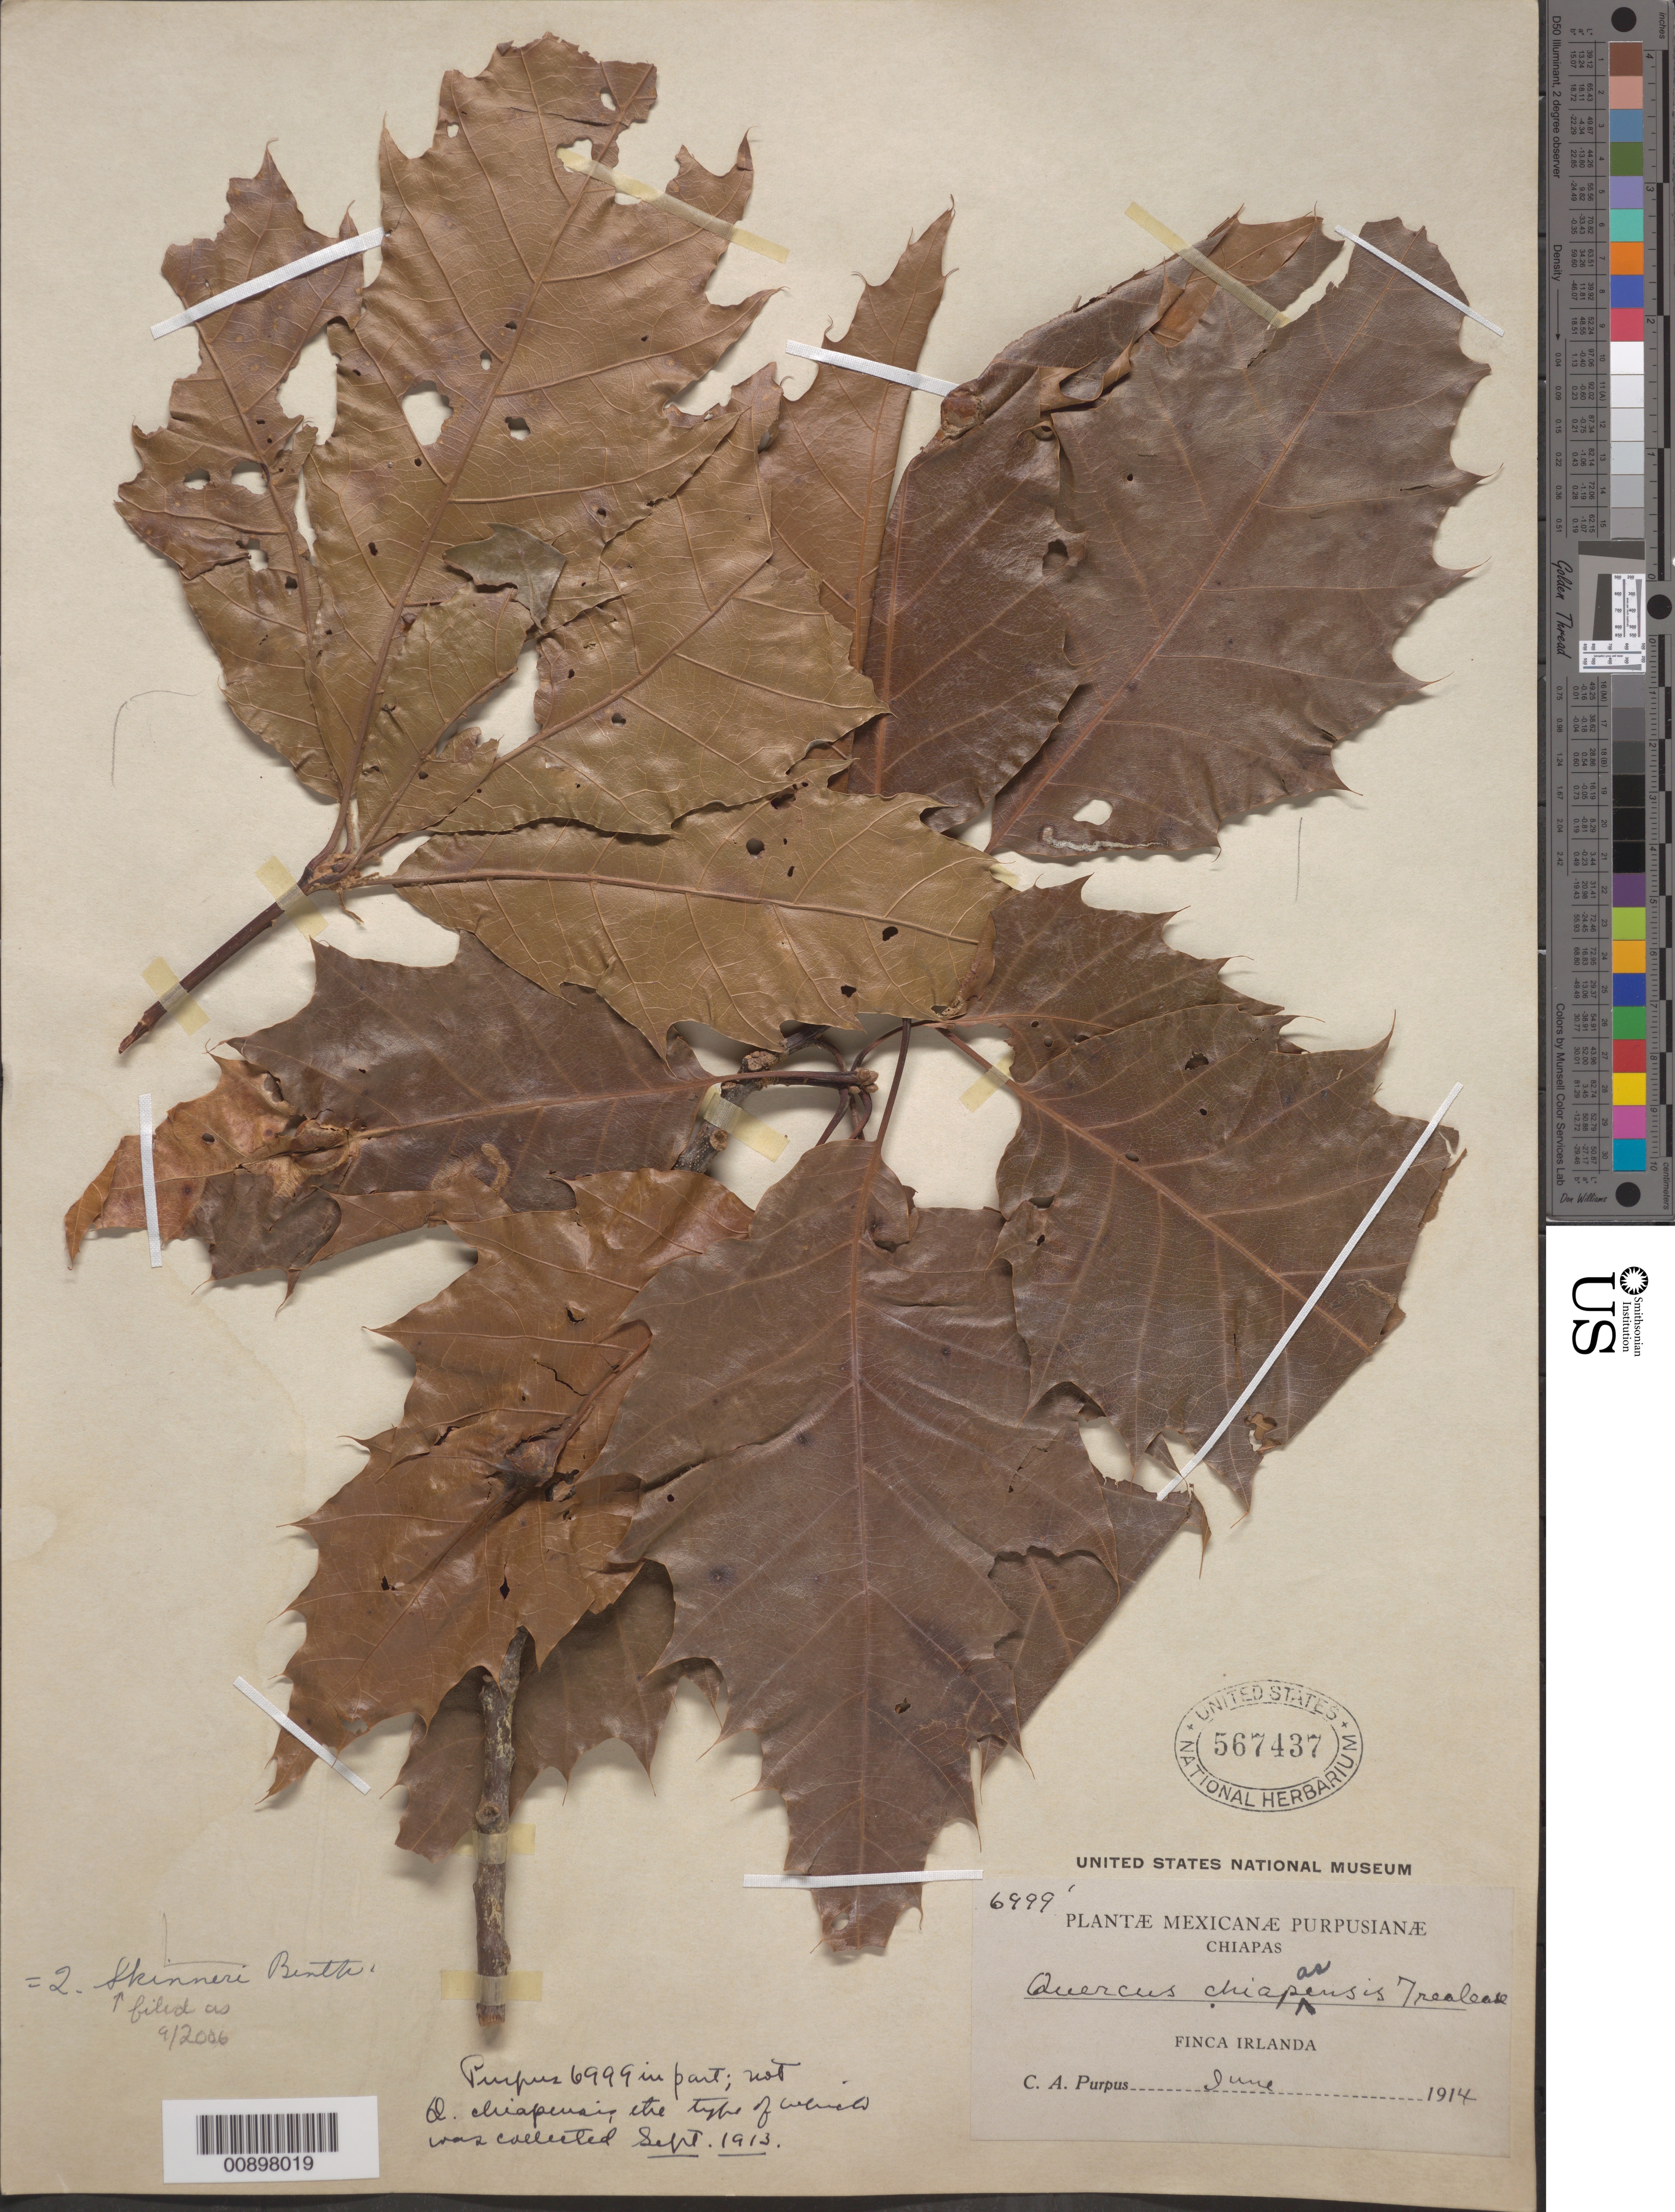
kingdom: Plantae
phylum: Tracheophyta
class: Magnoliopsida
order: Fagales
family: Fagaceae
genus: Quercus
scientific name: Quercus skinneri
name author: Benth.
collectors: C. A. Purpus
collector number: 6999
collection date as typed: Jun 1914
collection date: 1914-06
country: Mexico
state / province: Chiapas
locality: Finca Irlanda. Chiapas.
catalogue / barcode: US 567437